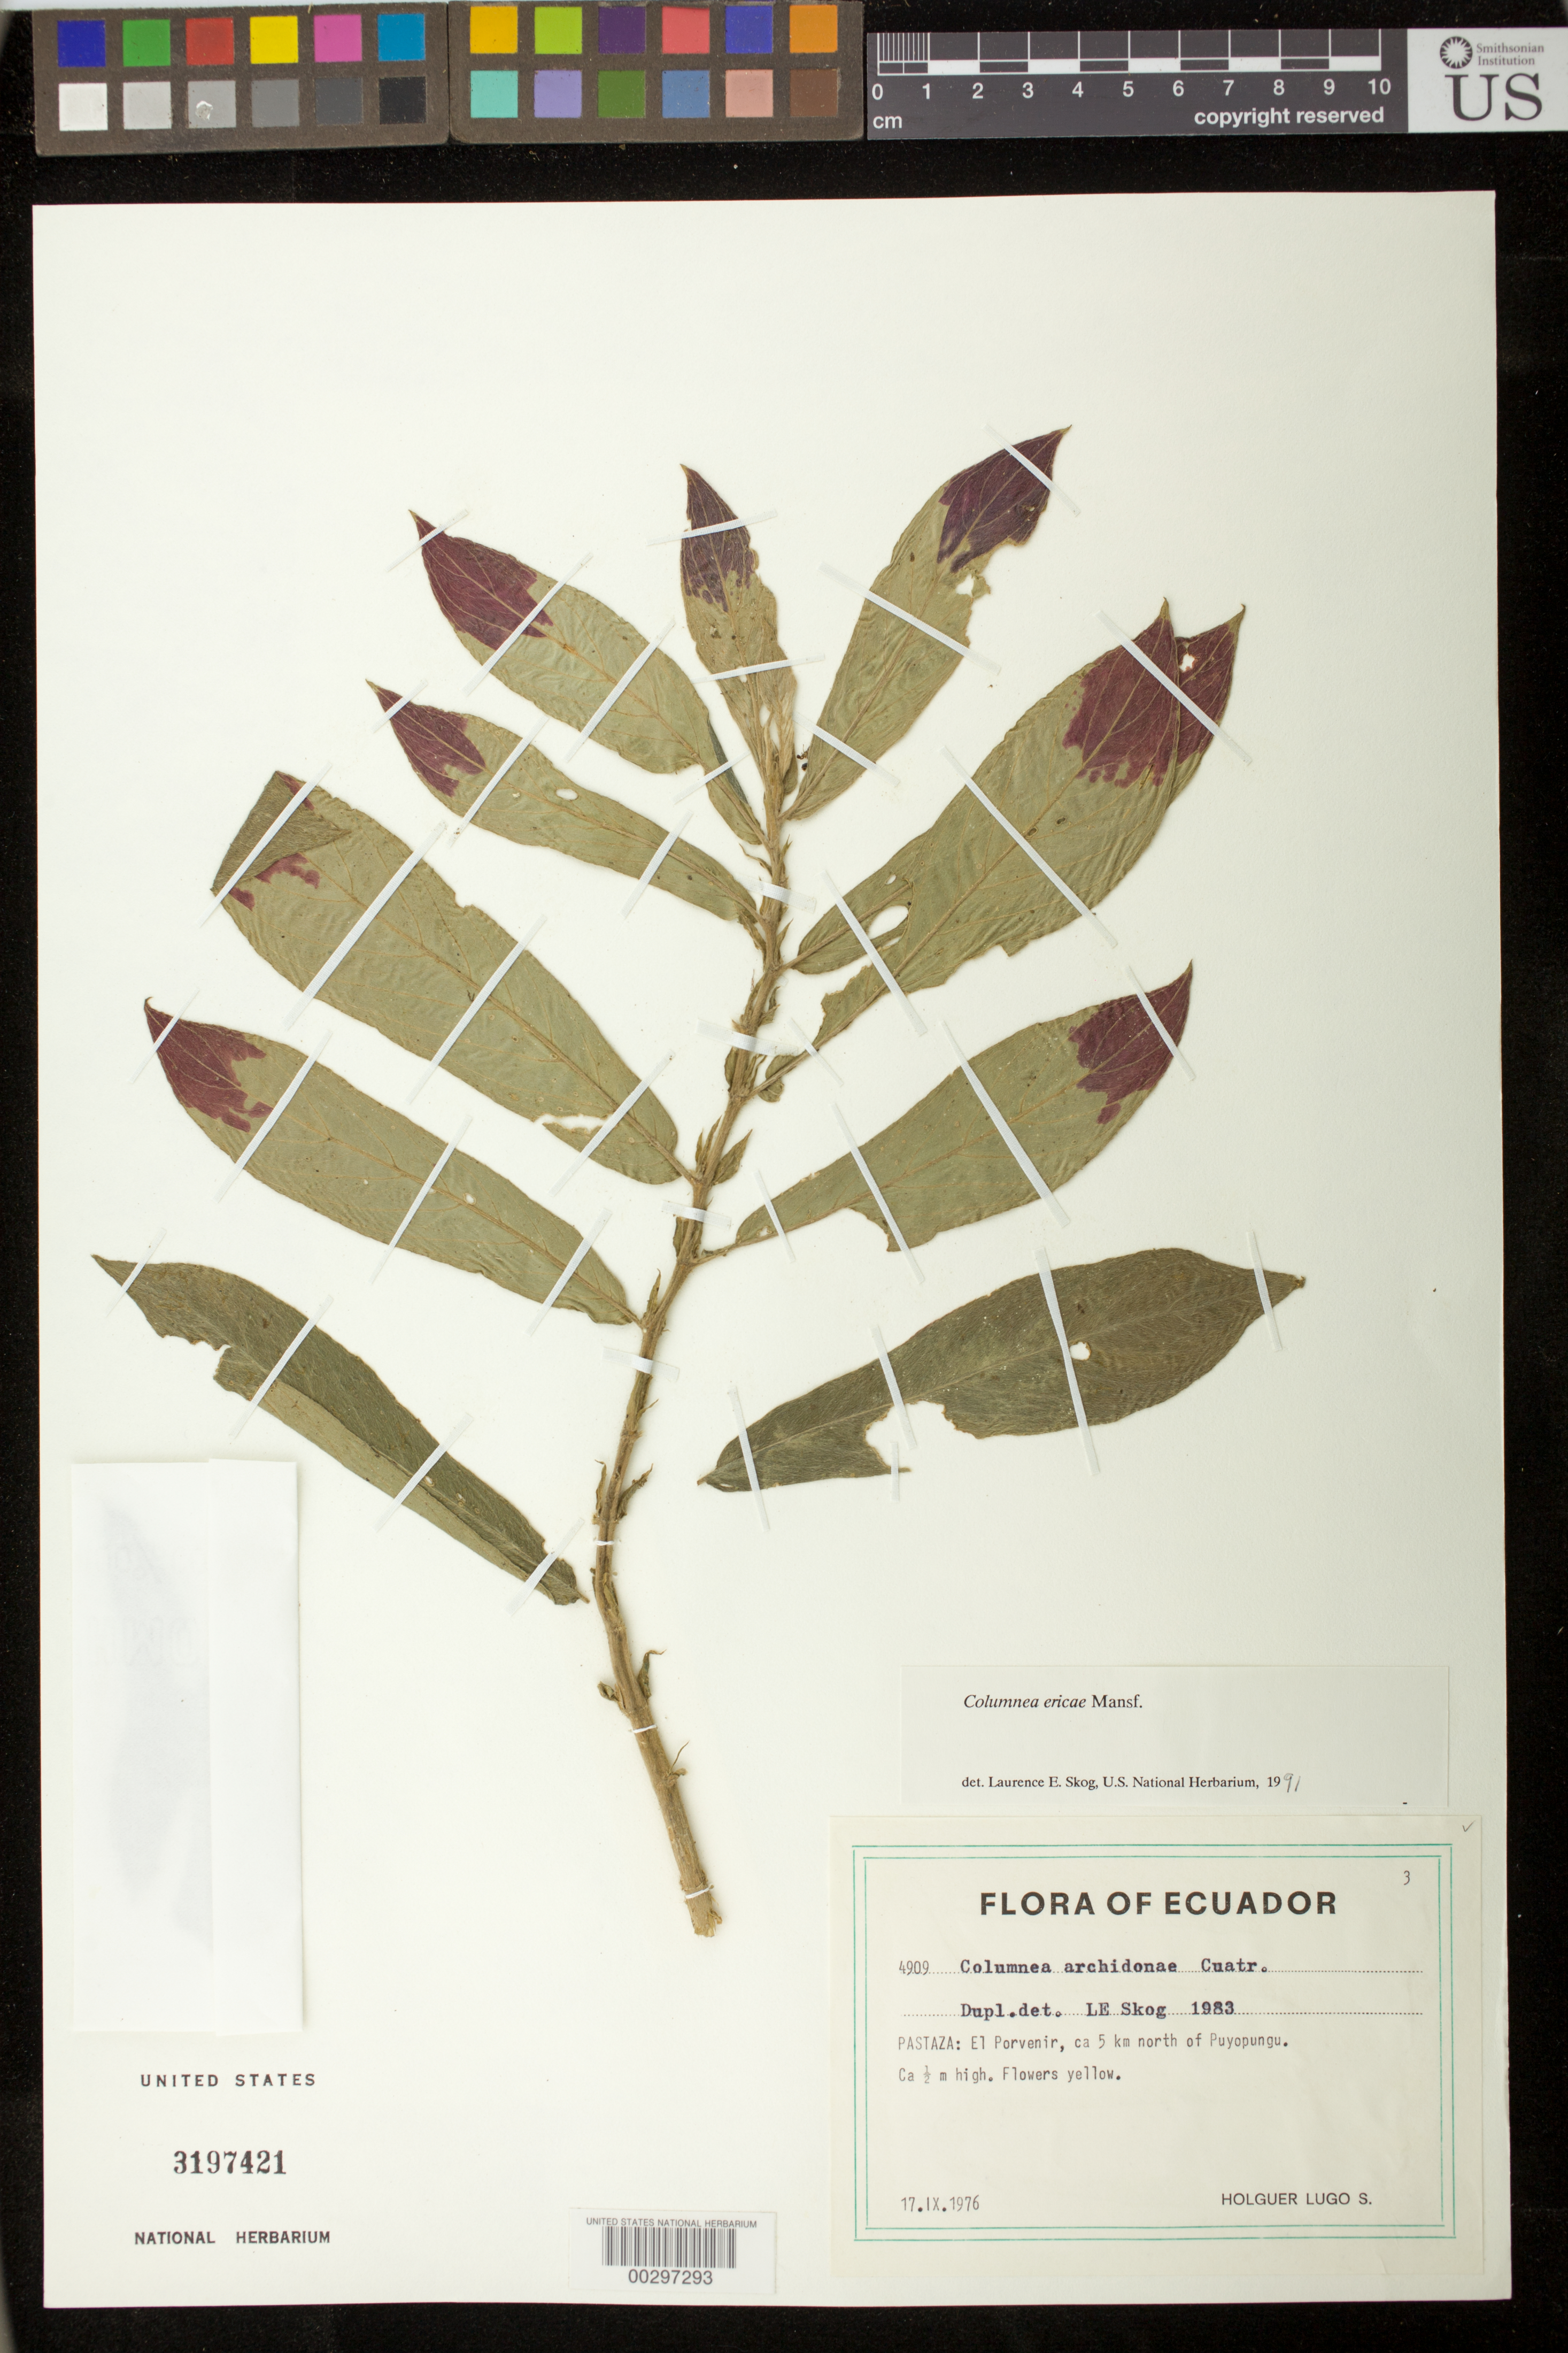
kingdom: Plantae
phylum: Tracheophyta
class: Magnoliopsida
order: Lamiales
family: Gesneriaceae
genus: Columnea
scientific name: Columnea ericae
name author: Mansf.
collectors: H. Lugo S.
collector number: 4909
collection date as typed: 17 Sep 1976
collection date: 1976-09-17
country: Ecuador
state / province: Pastaza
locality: El Porvenir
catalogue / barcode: US 3197421